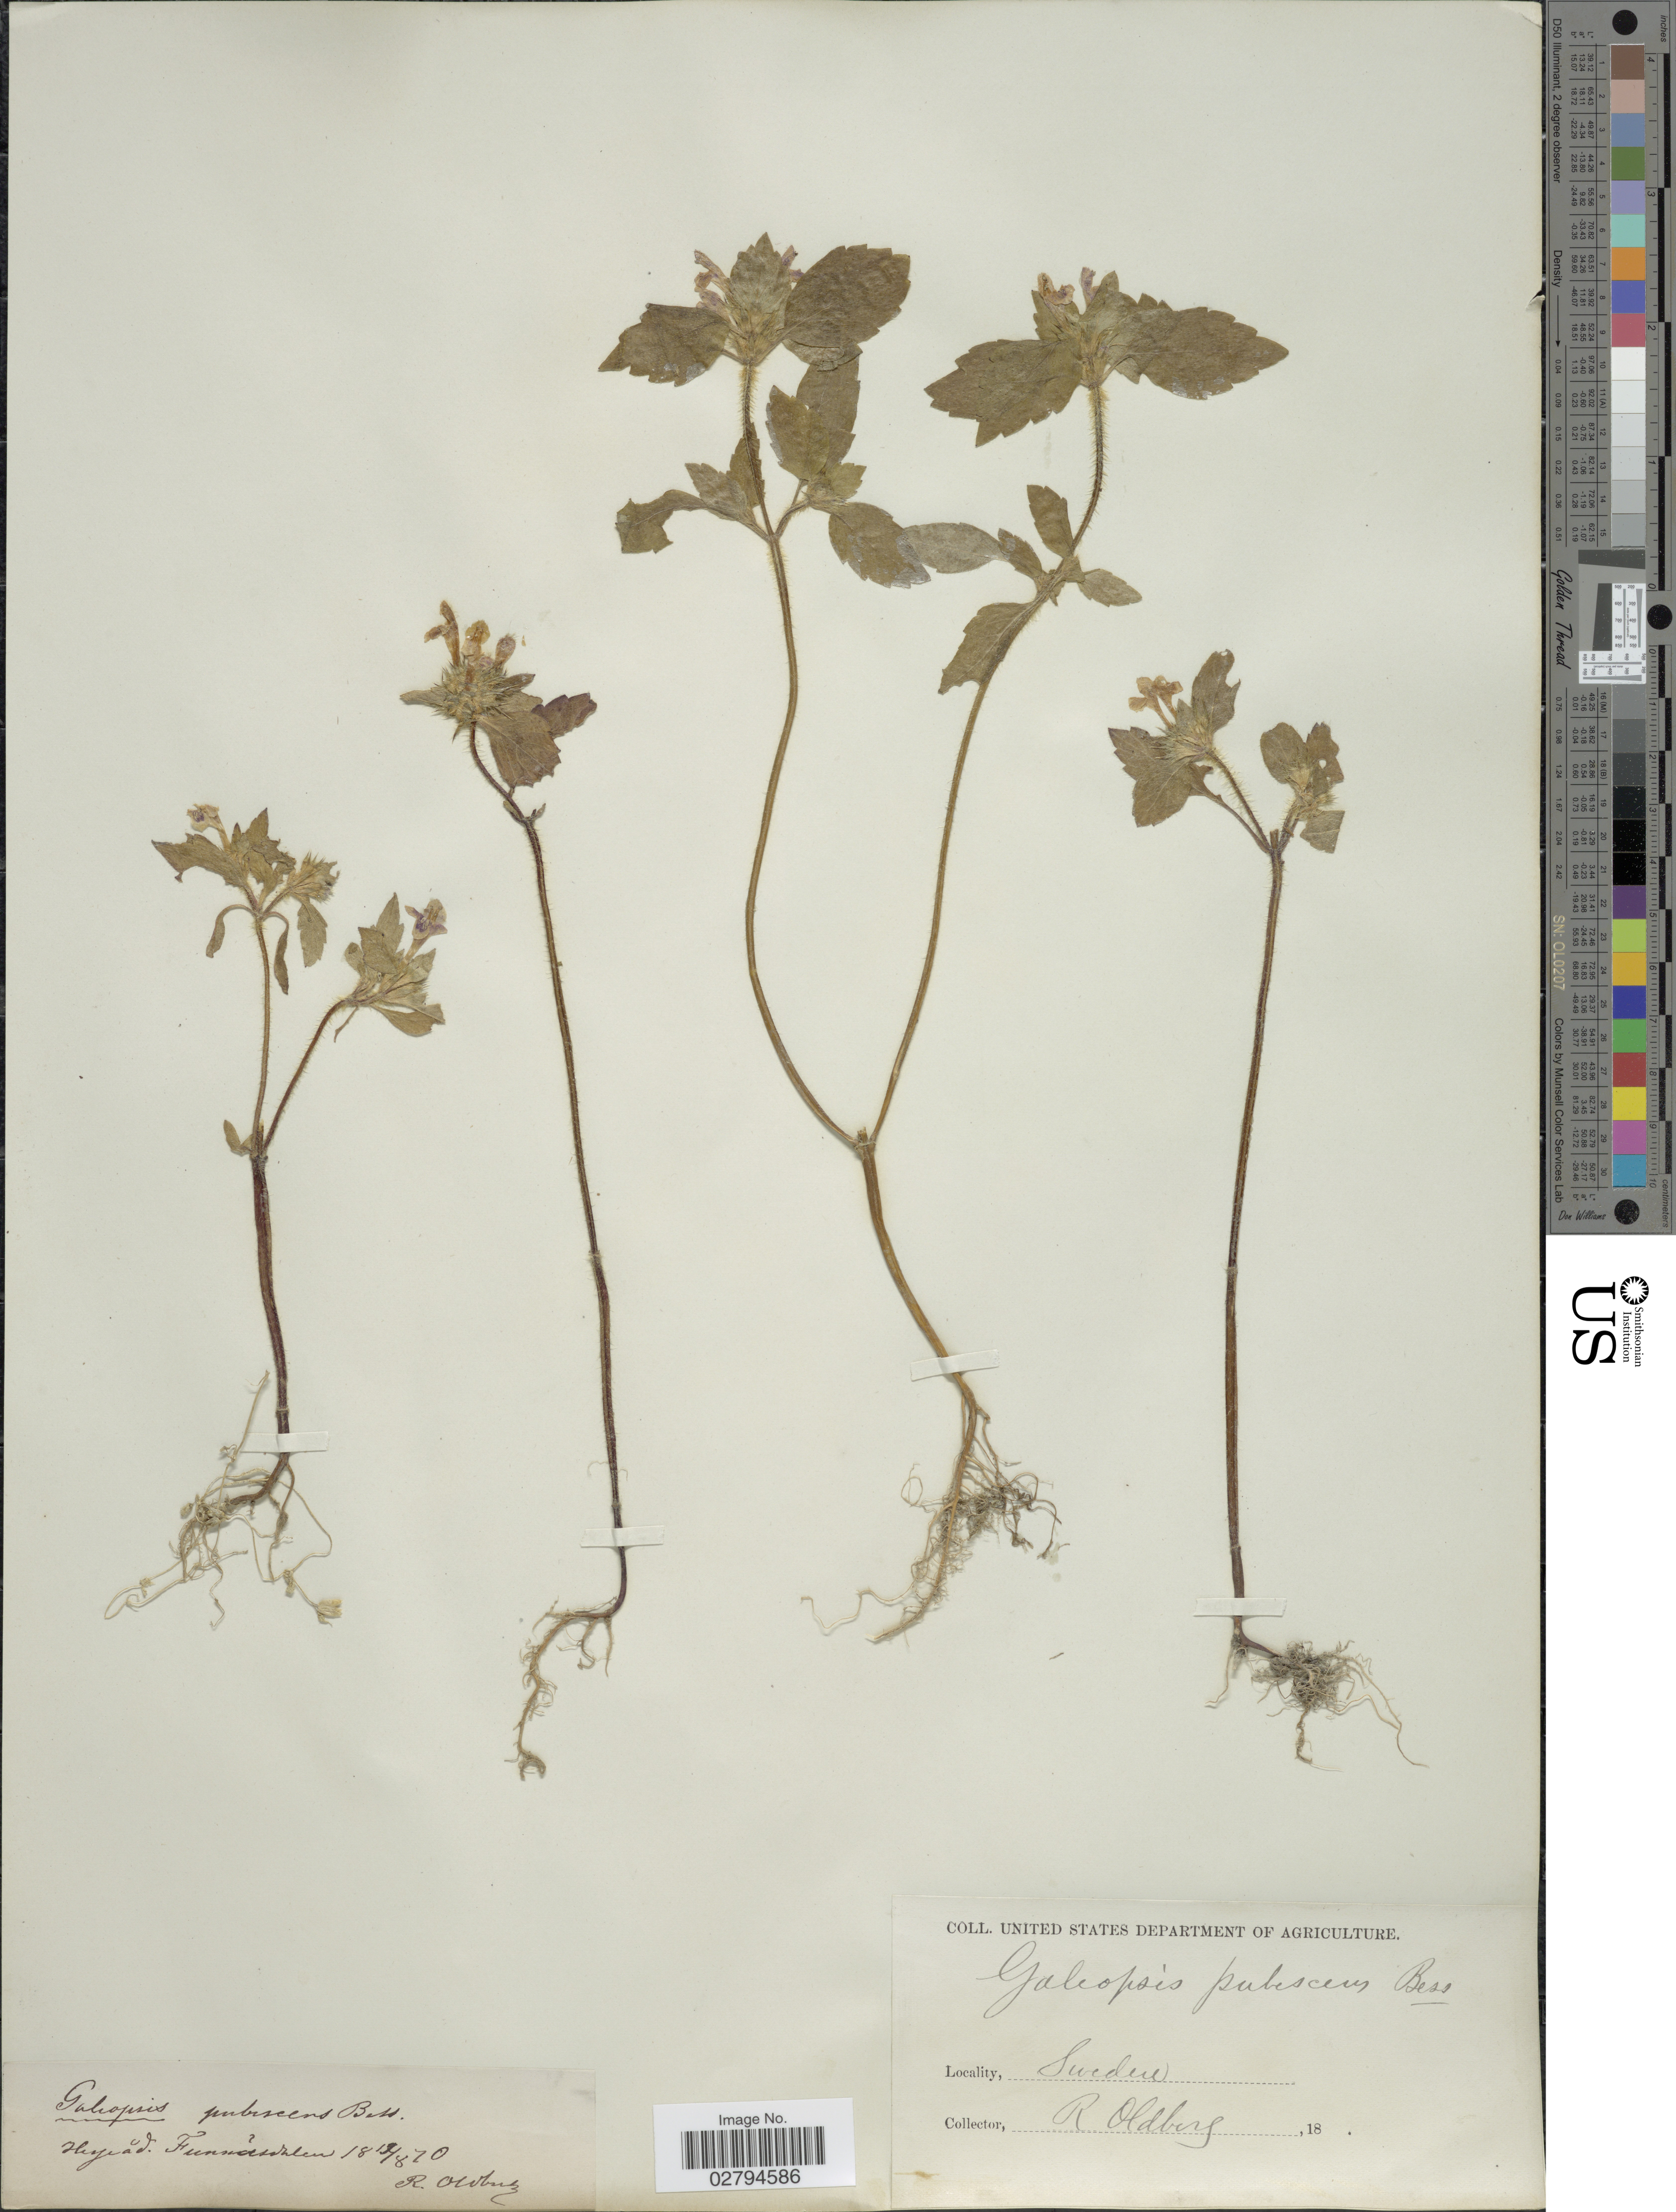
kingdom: Plantae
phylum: Tracheophyta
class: Magnoliopsida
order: Lamiales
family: Lamiaceae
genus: Galeopsis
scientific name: Galeopsis pubescens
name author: Besser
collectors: R. Oldberg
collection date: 1870-08-19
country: Sweden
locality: Harjed. Funasdalen.